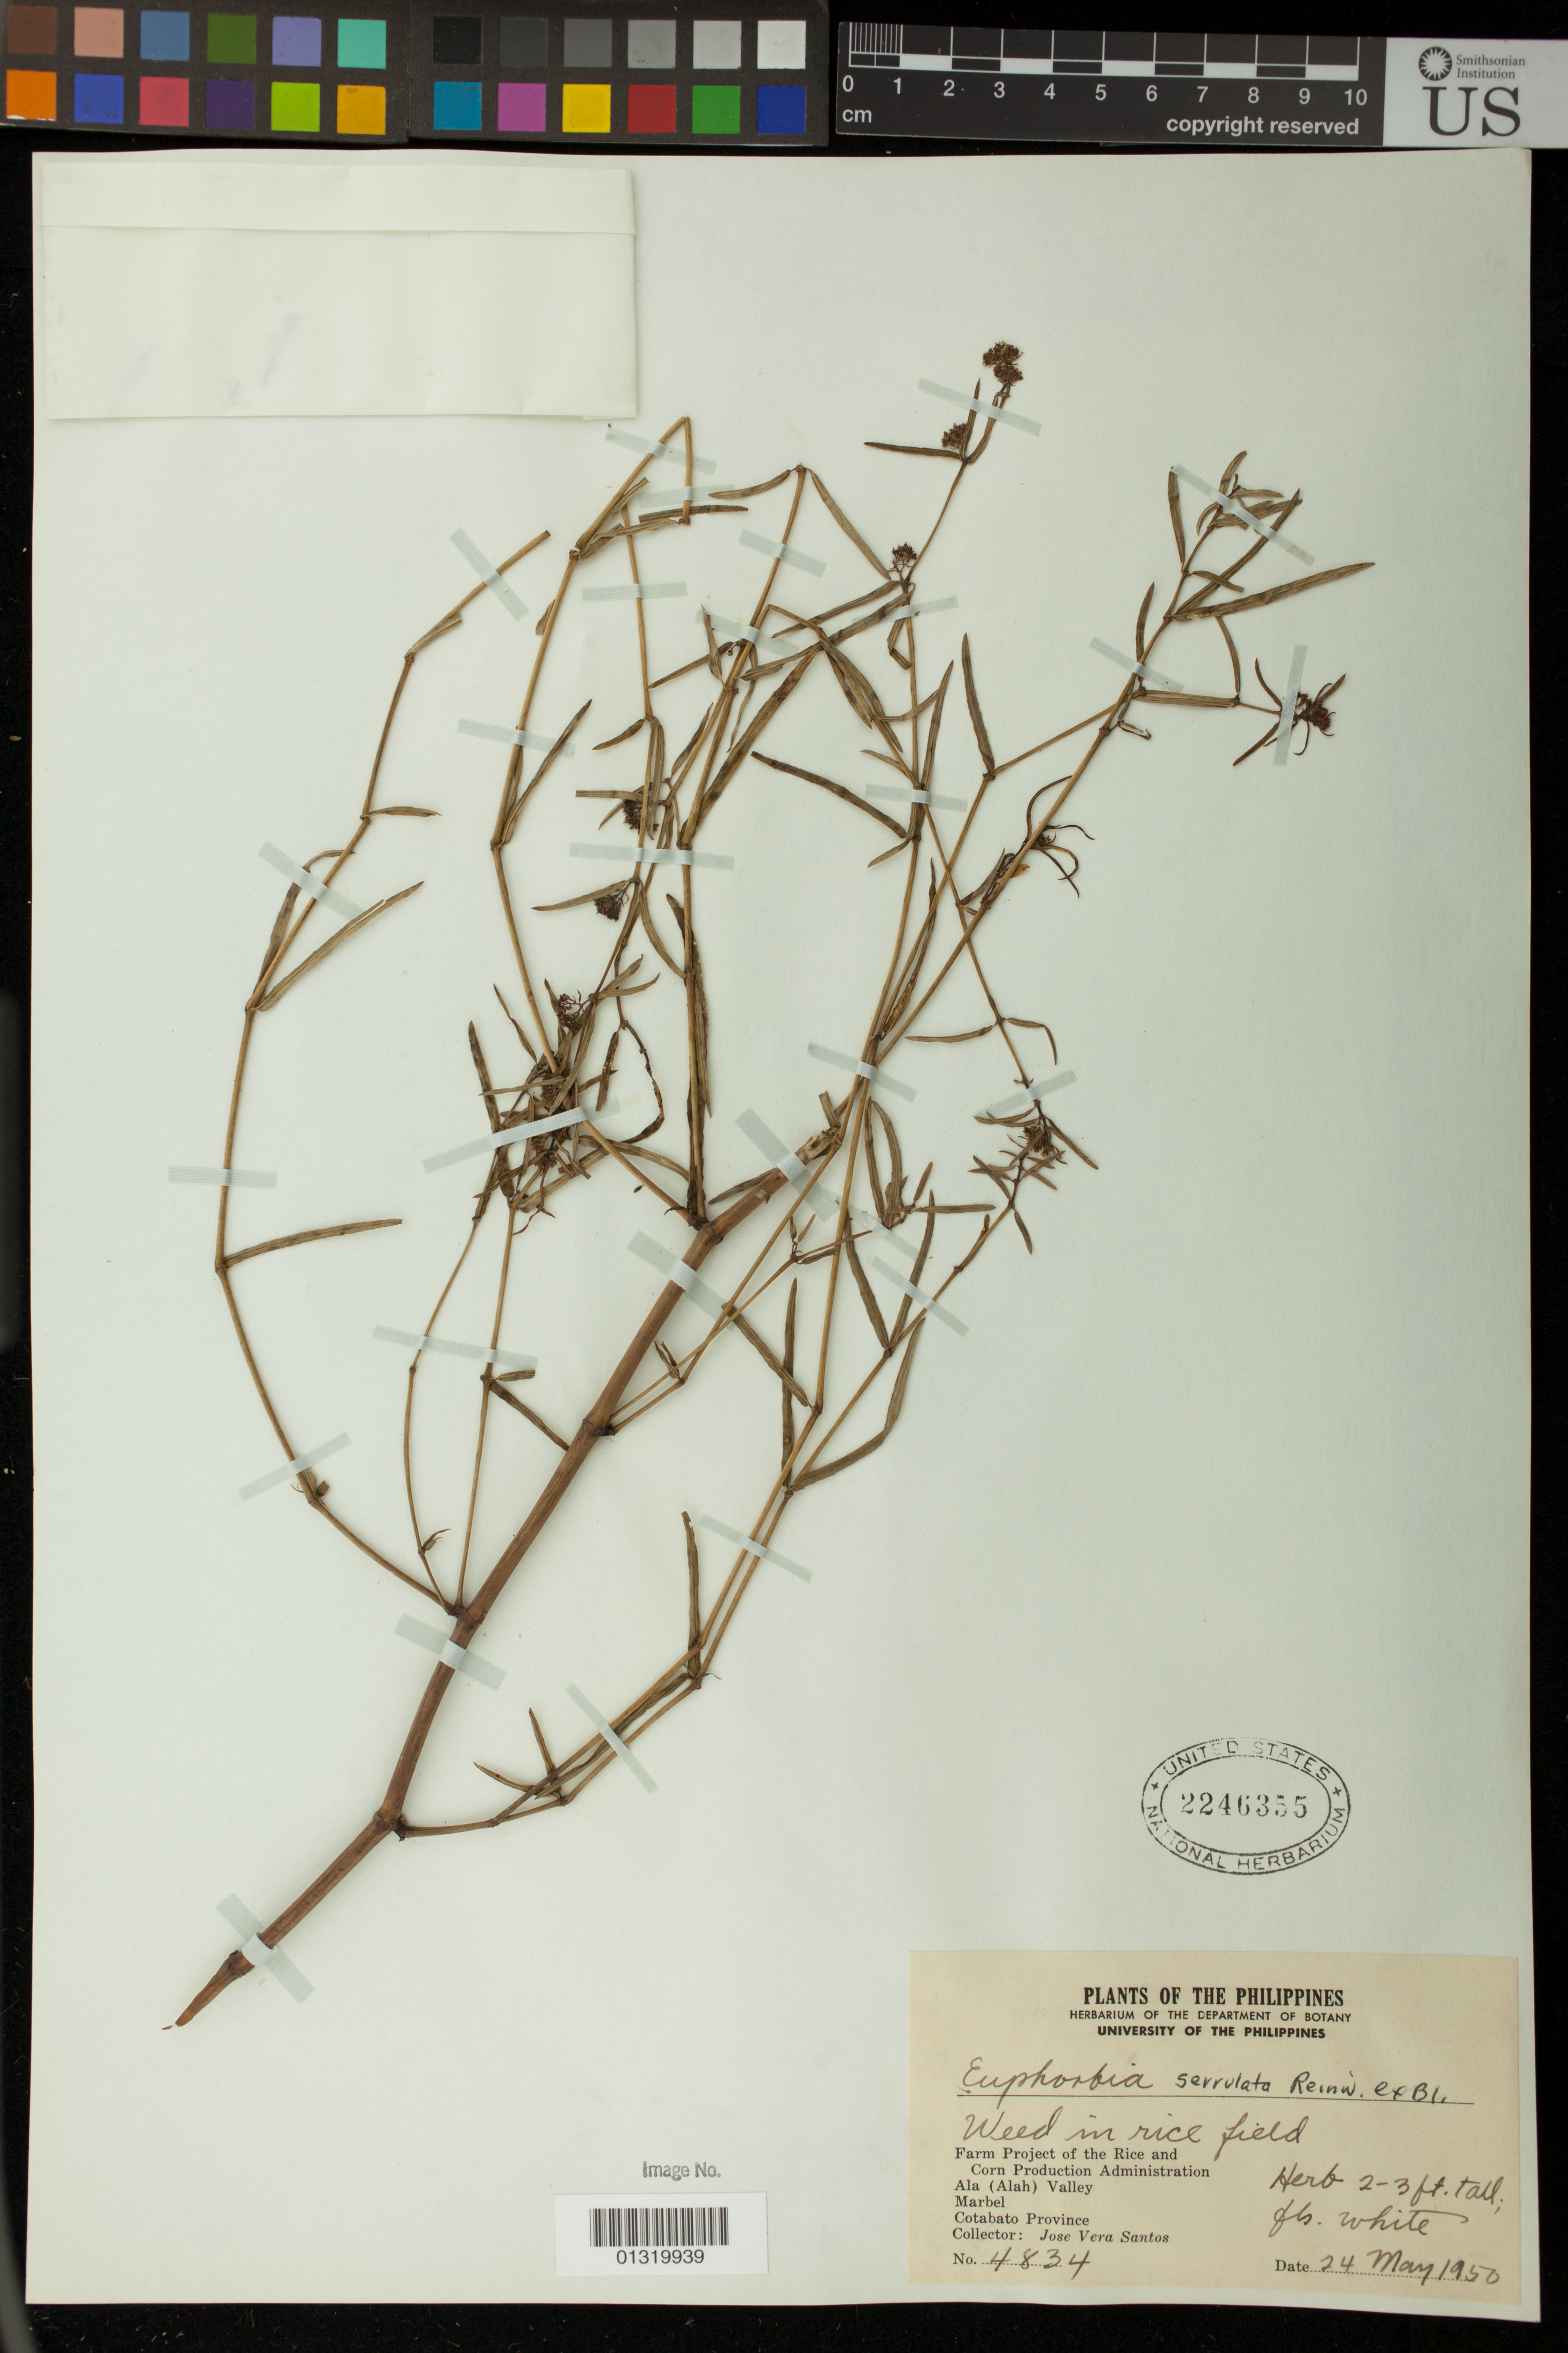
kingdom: Plantae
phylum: Tracheophyta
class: Magnoliopsida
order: Malpighiales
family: Euphorbiaceae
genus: Euphorbia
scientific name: Euphorbia bifida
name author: Hook. & Arn.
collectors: J. Vera Santos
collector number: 4834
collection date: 1950-05-24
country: Philippines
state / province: Soccsksargen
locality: Ala (Alah) Valley; Marbel; Cotabato Province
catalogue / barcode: US 2246355